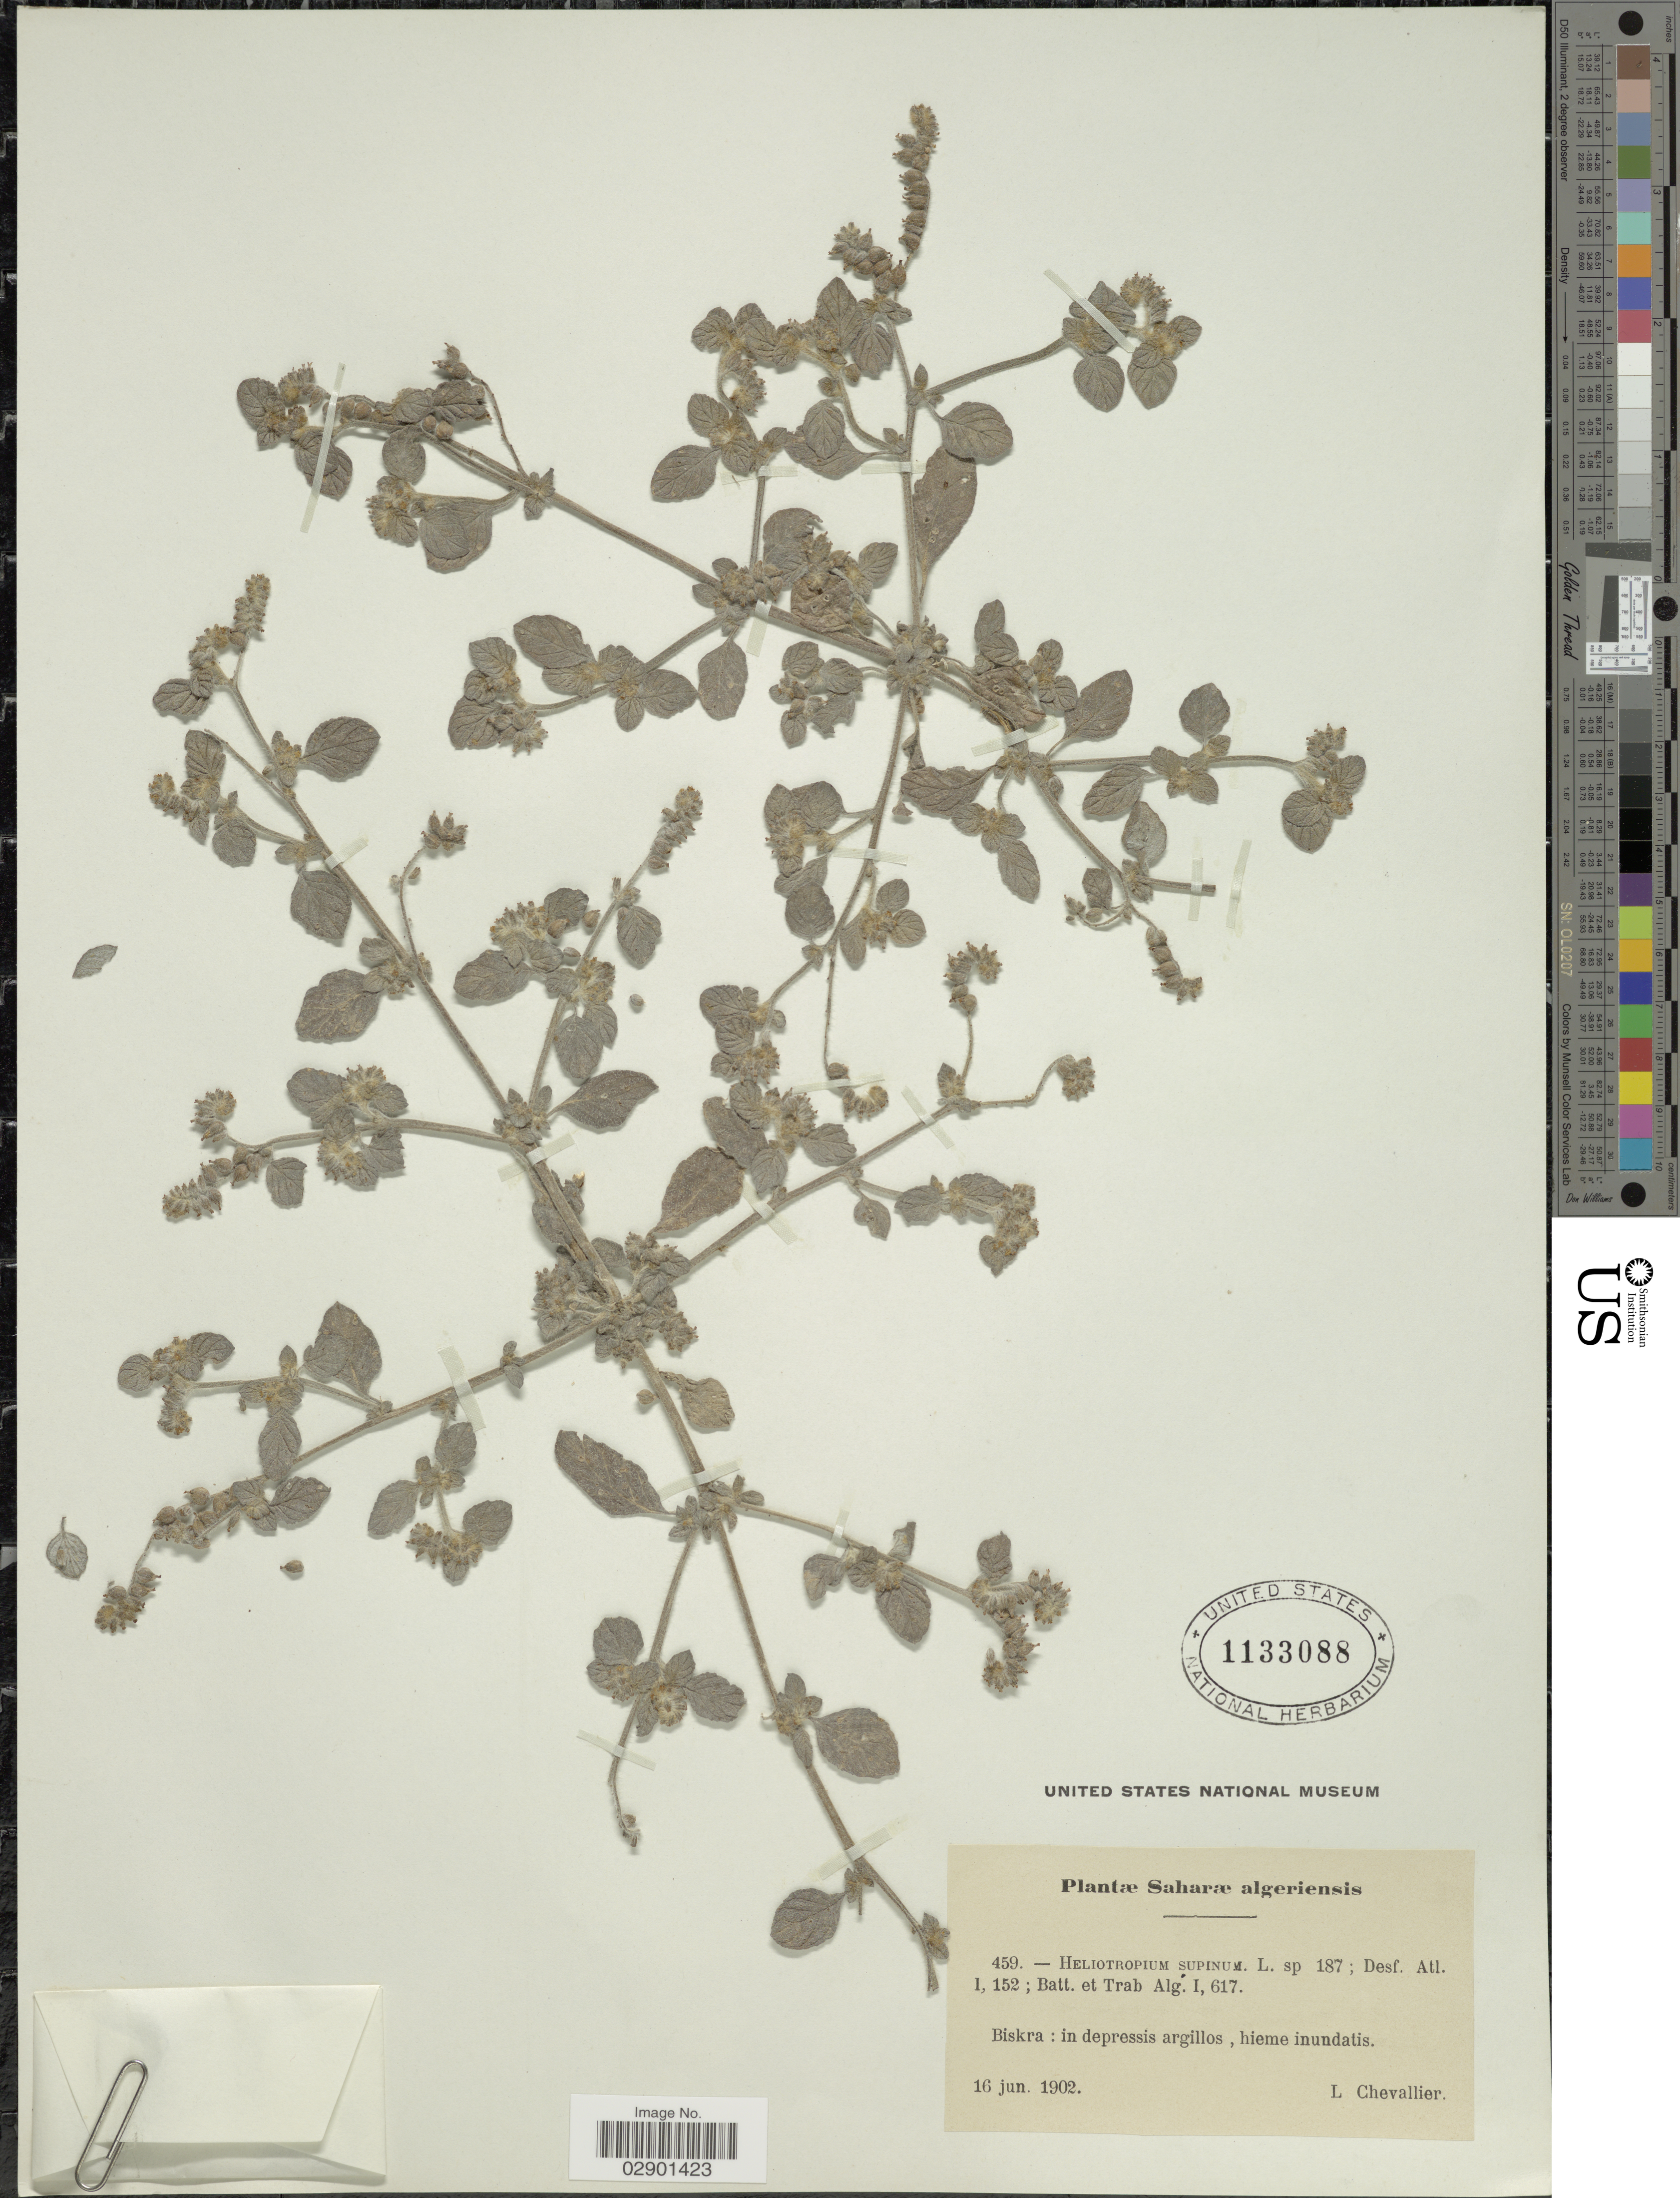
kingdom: Plantae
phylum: Tracheophyta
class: Magnoliopsida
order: Boraginales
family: Heliotropiaceae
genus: Heliotropium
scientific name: Heliotropium supinum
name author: L.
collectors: L. Chevallier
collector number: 459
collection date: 1902-06-16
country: Algeria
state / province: Biskra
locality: Saharæ algeriensis. Biskra: in depressis argillos., hieme inundatis.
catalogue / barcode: US 1133088